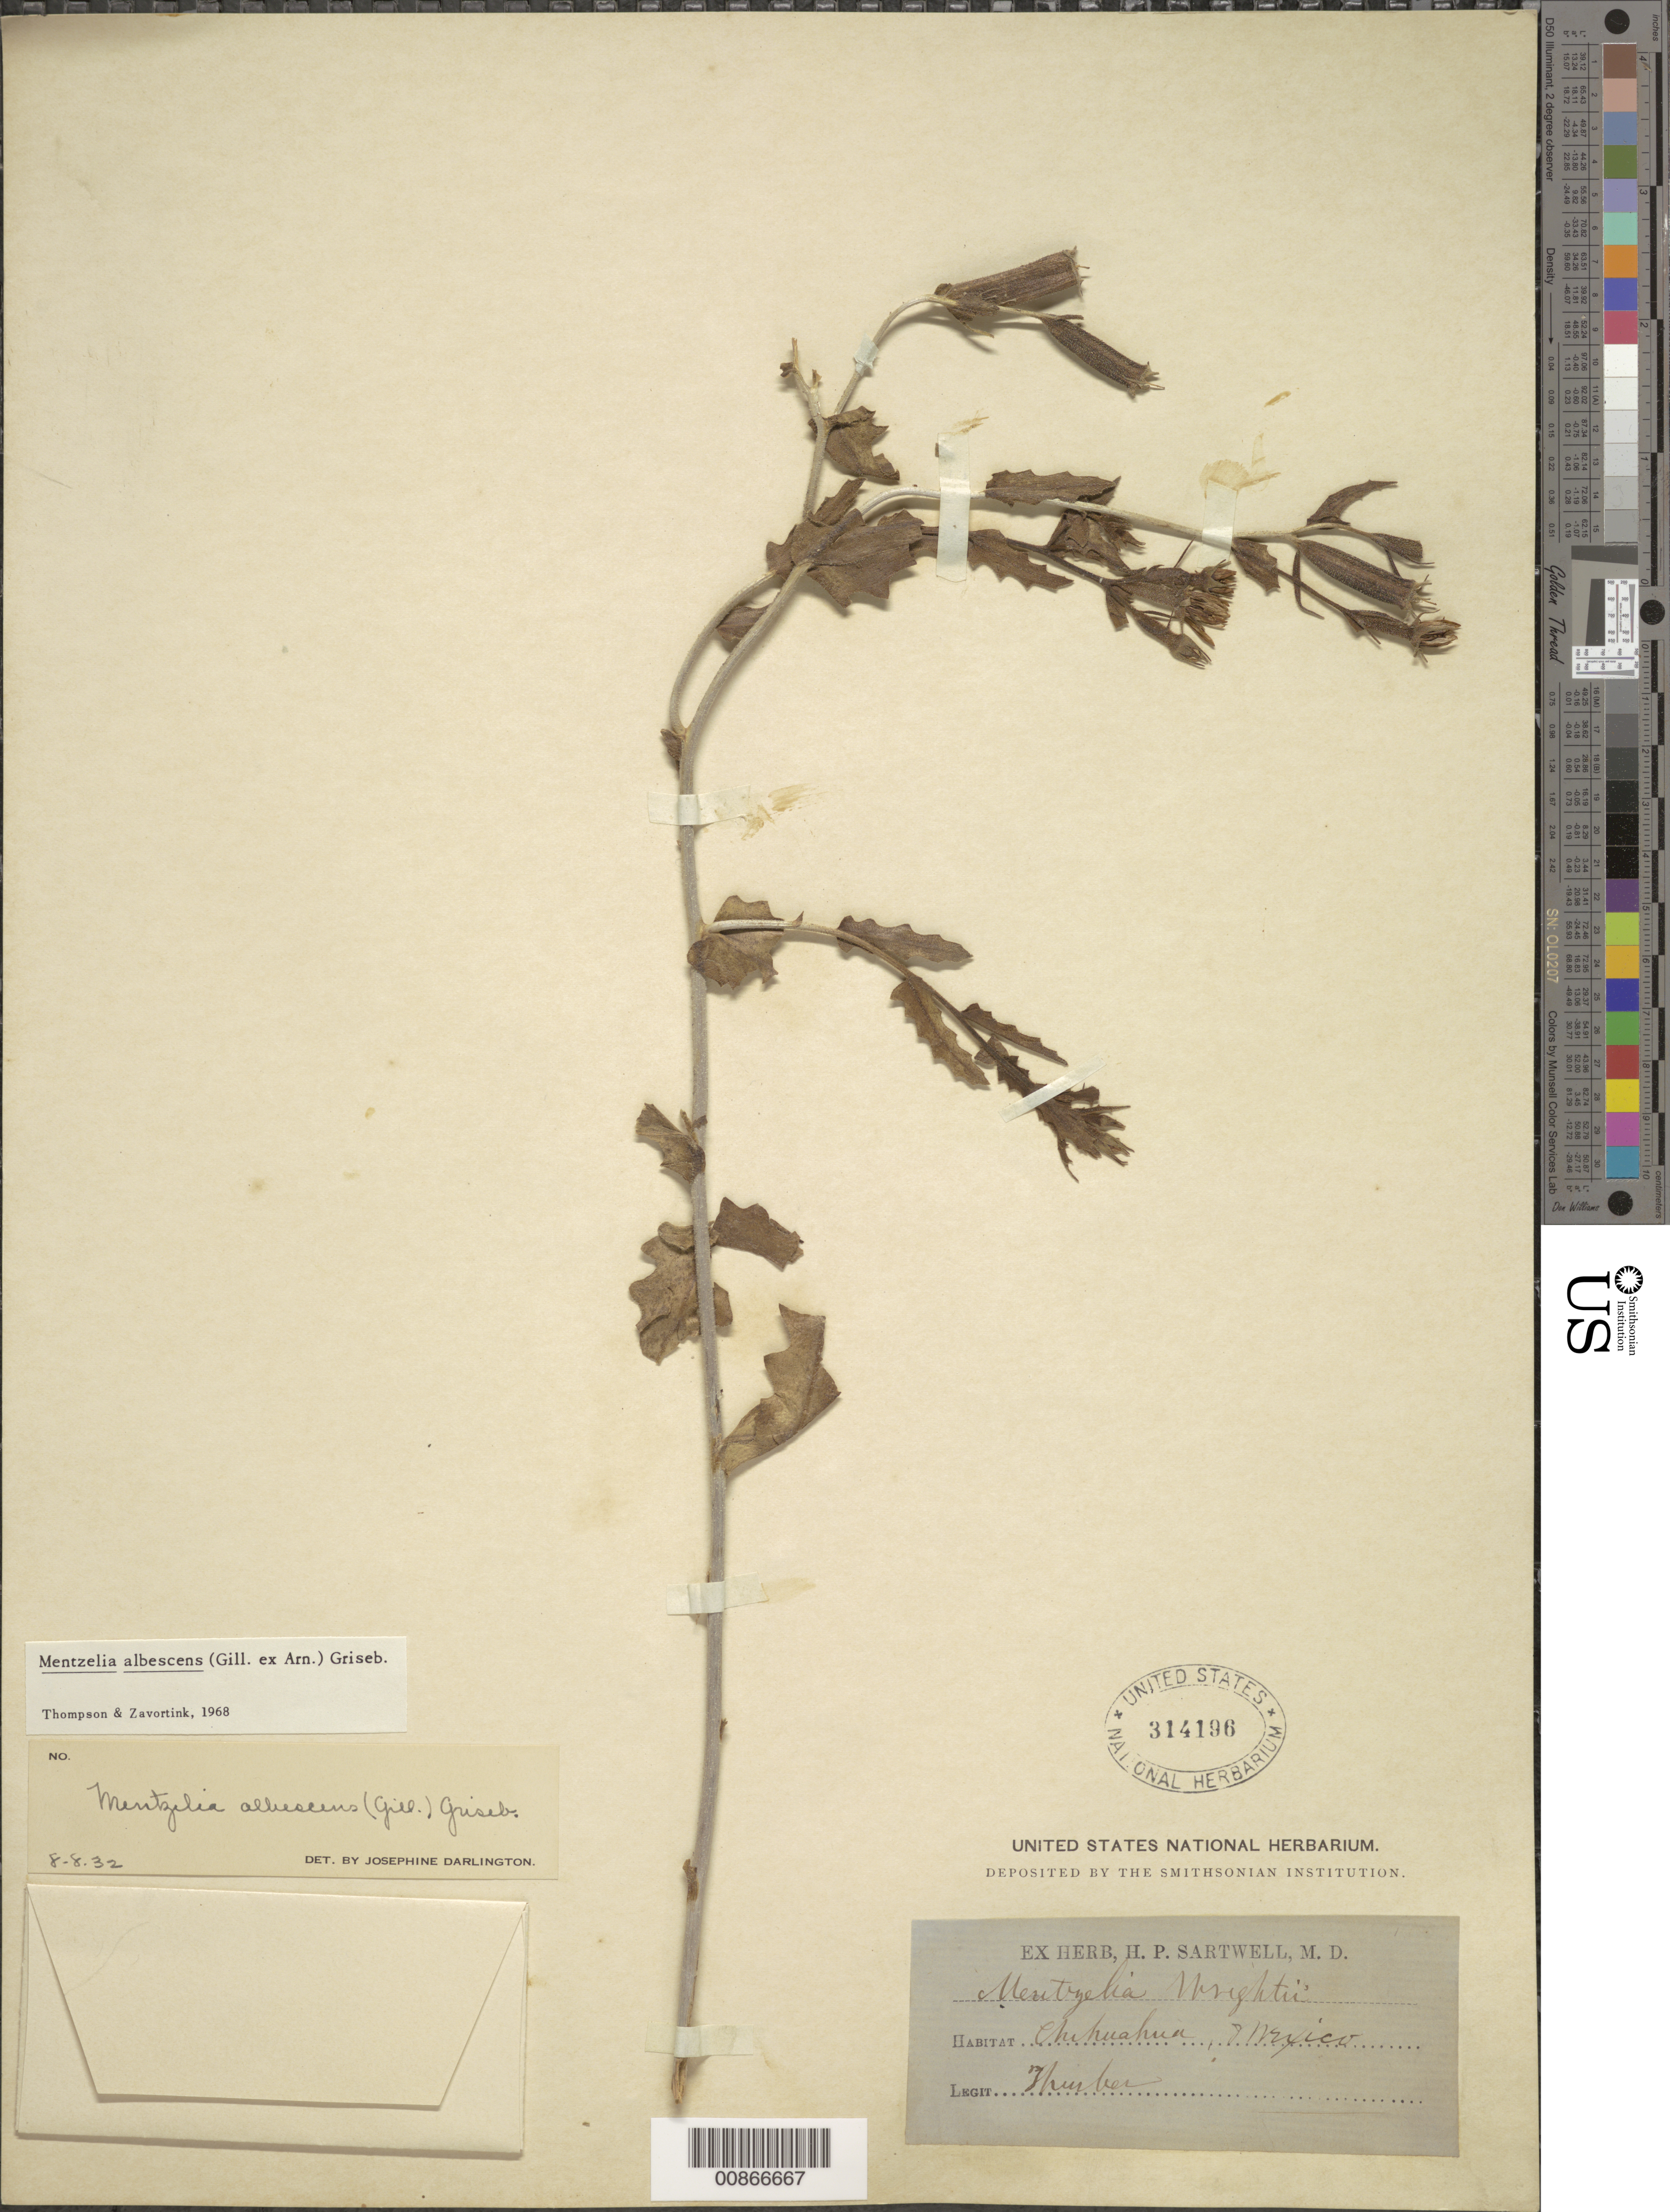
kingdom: Plantae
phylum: Tracheophyta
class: Magnoliopsida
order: Cornales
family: Loasaceae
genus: Mentzelia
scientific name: Mentzelia albescens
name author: (Gillies ex Arn.) Griseb.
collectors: -- Thurber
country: Mexico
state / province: Chihuahua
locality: Chihuahua.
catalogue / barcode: US 314196